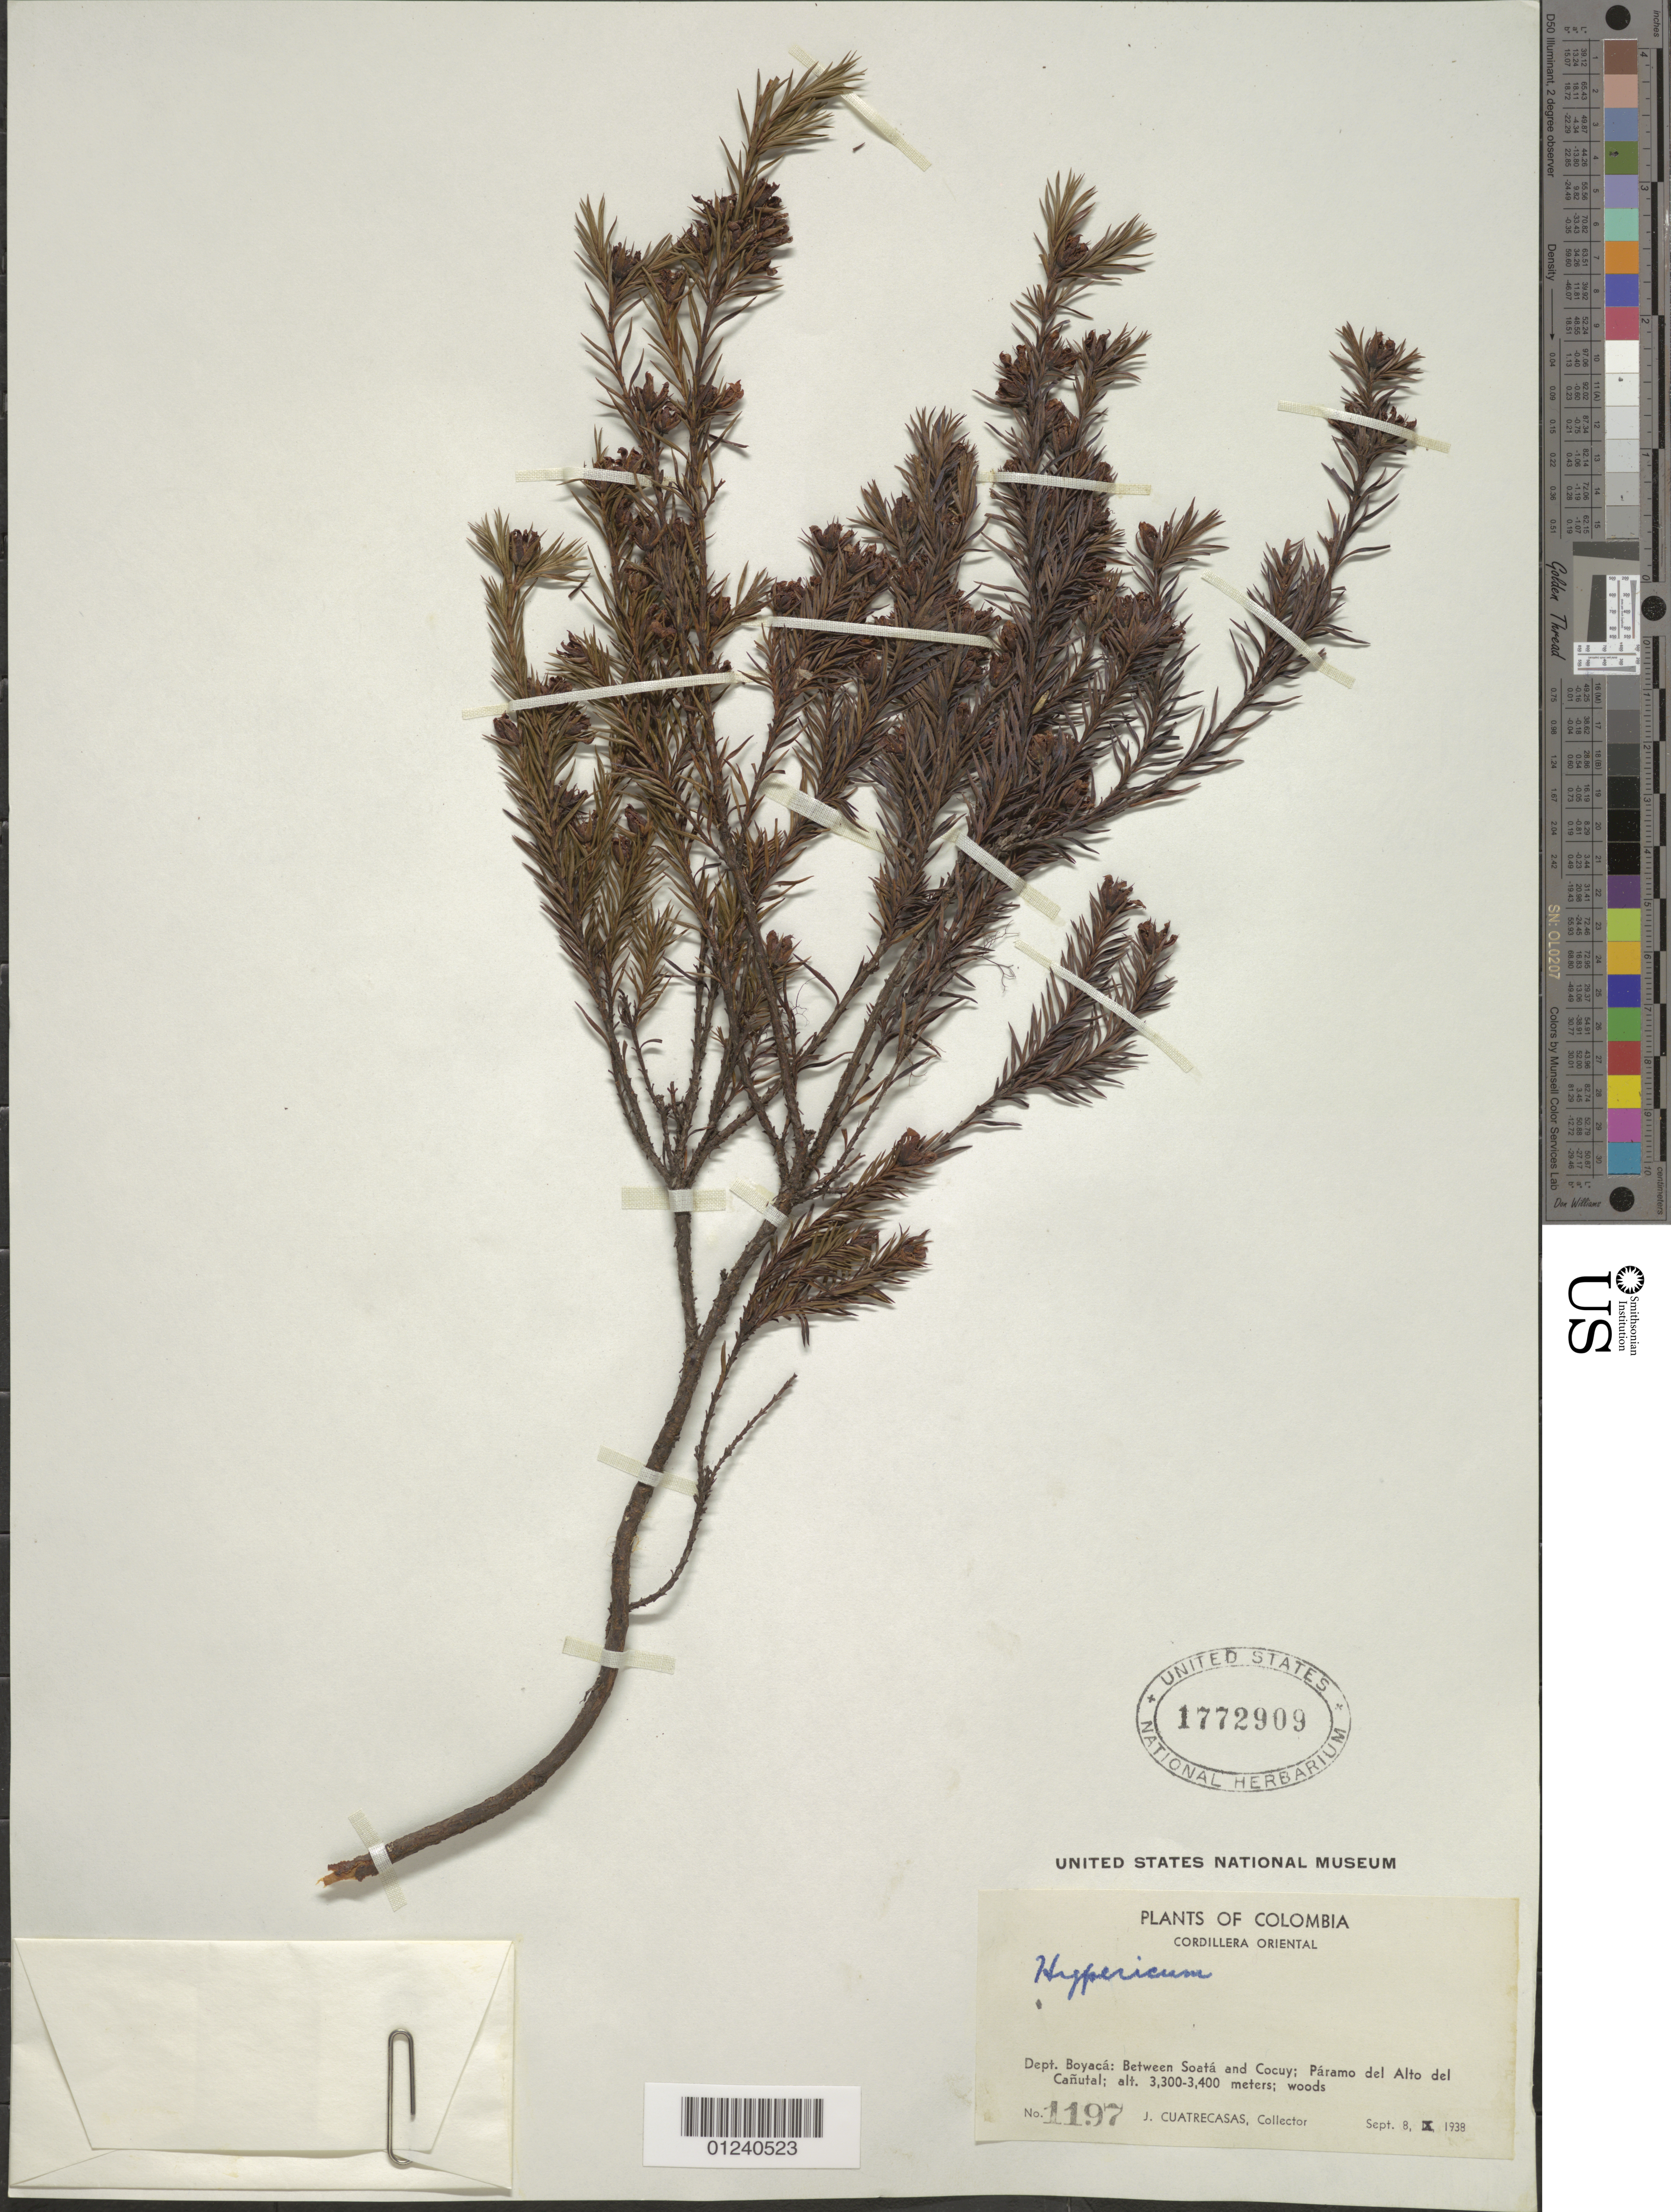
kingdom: Plantae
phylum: Tracheophyta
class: Magnoliopsida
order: Malpighiales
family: Hypericaceae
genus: Hypericum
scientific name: Hypericum juniperinum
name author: Kunth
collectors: J. Cuatrecasas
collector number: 1197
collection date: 1938-09-08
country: Colombia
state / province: Boyacá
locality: Between Soatá and Cocuy; Páramo del Alto del Cañutal.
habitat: woods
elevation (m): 3300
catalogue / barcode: US 1772909